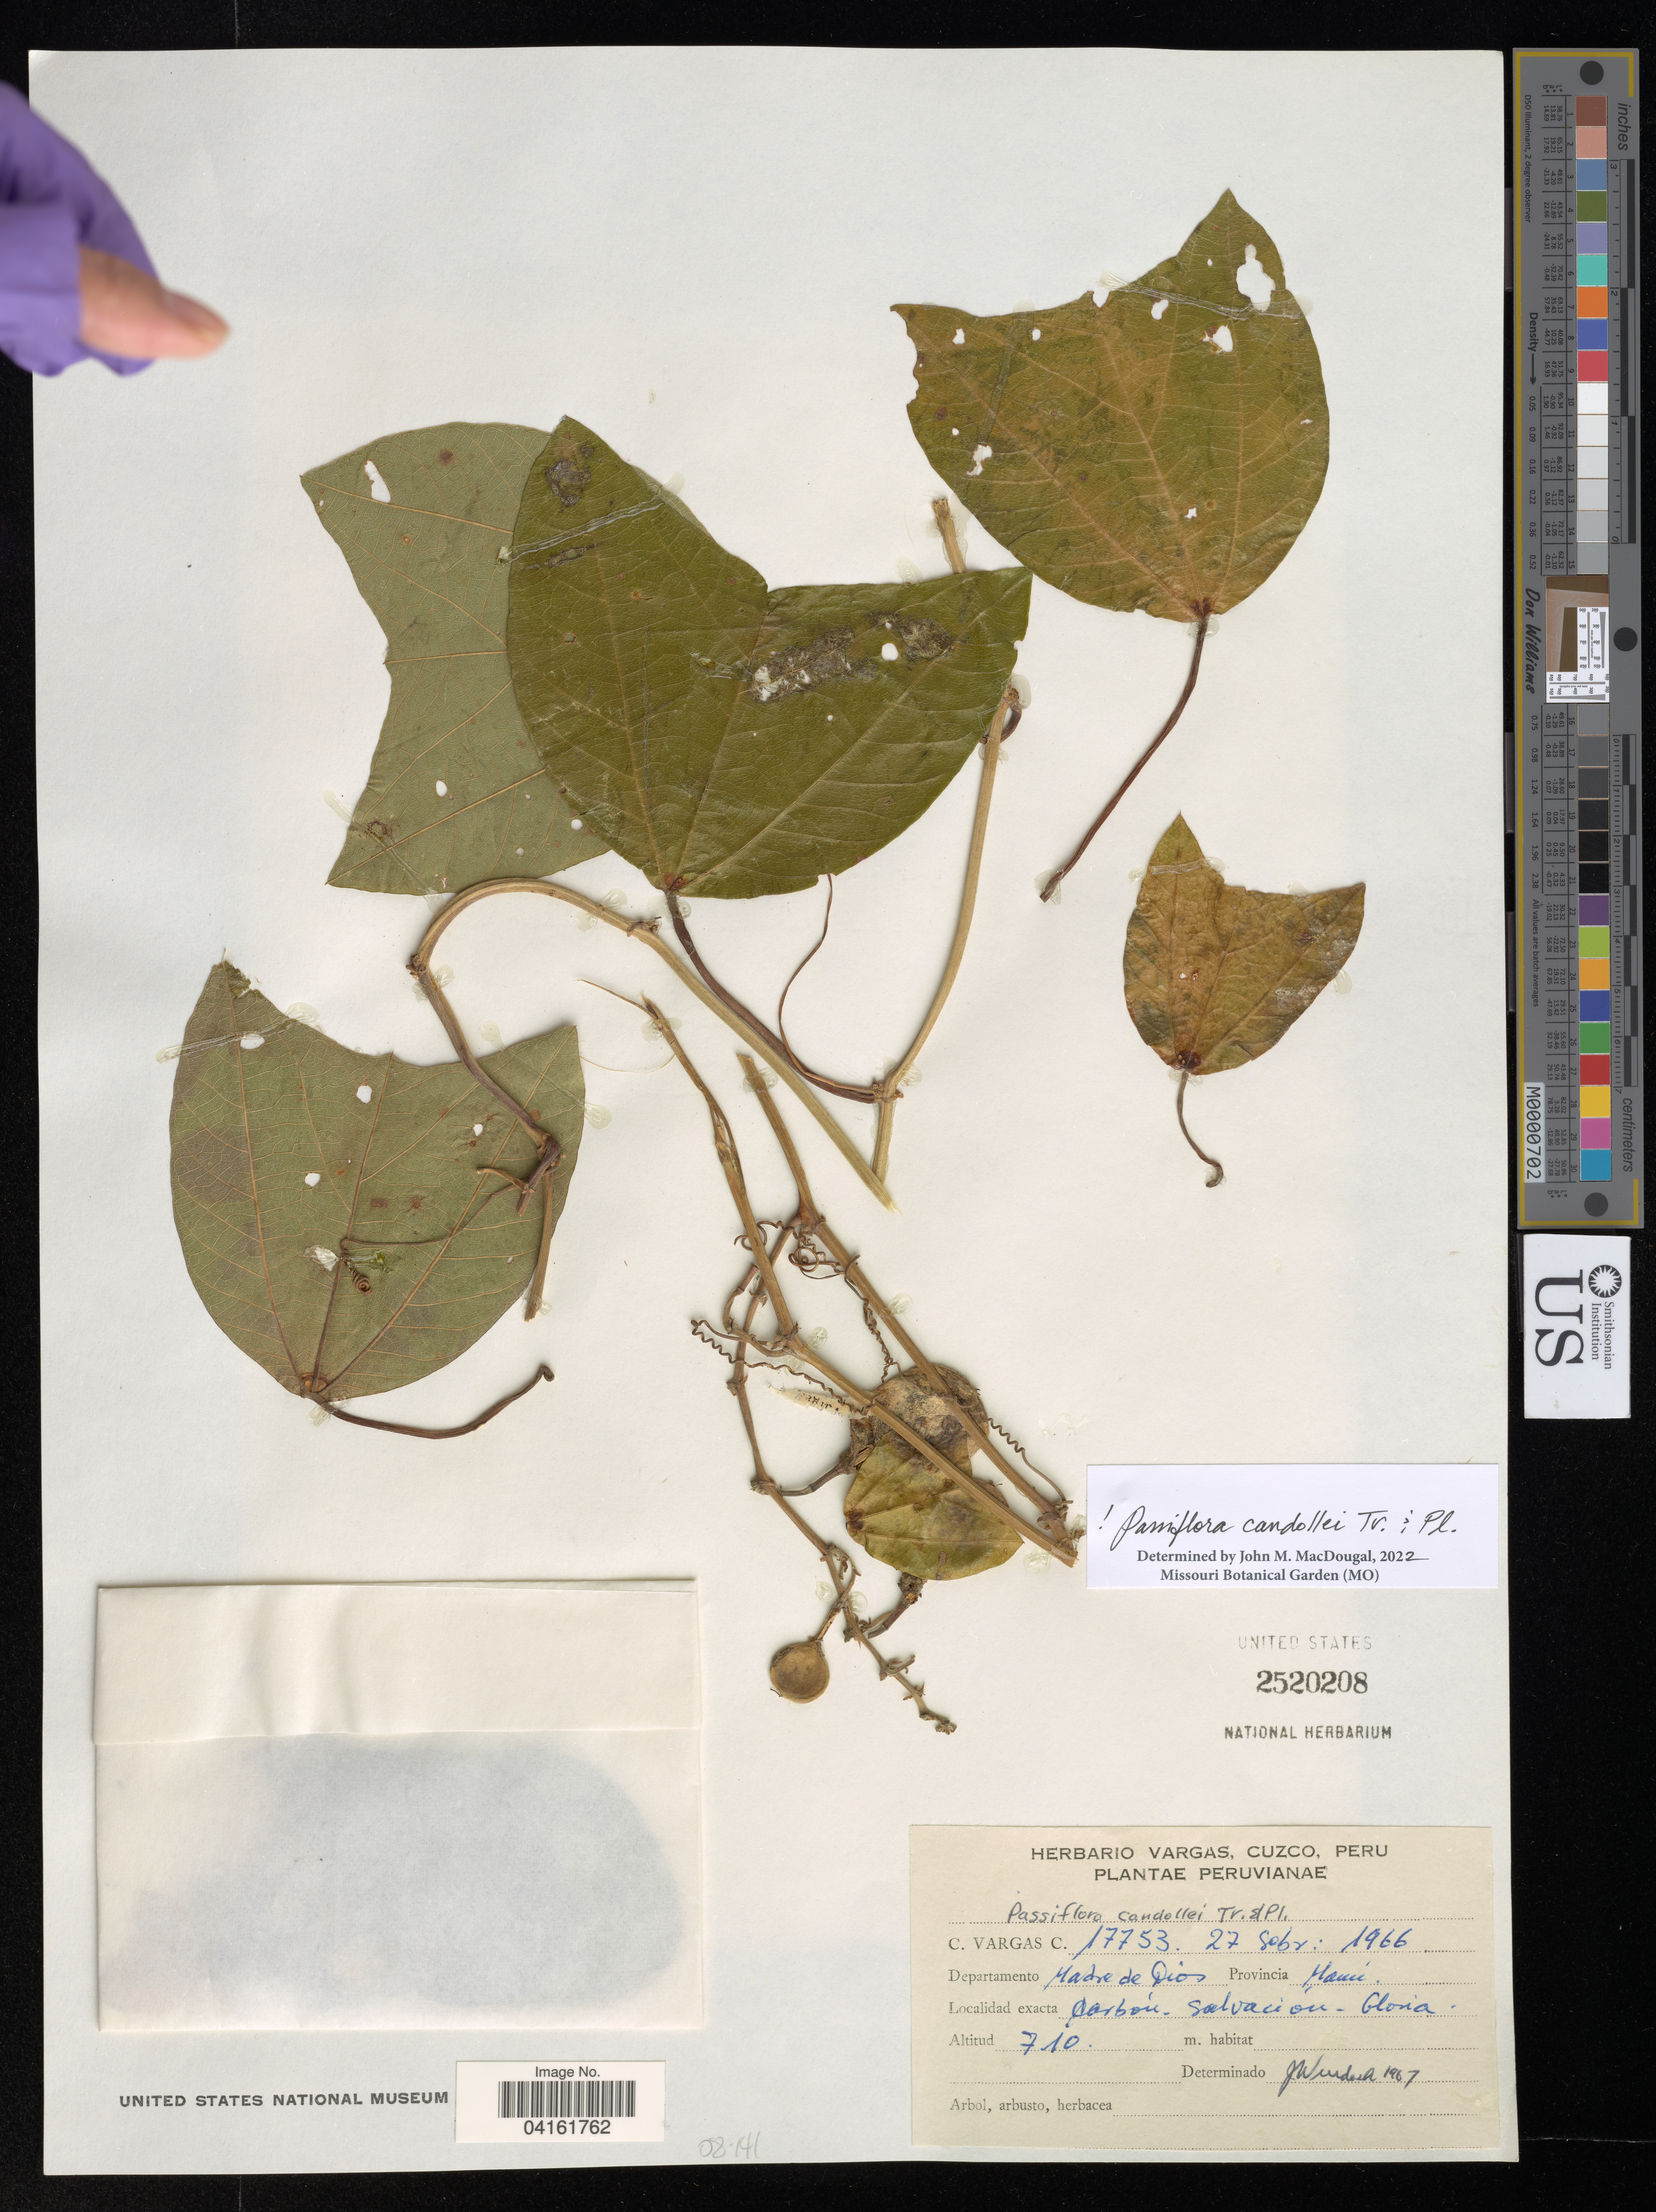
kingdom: Plantae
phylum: Tracheophyta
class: Magnoliopsida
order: Malpighiales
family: Passifloraceae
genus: Passiflora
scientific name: Passiflora candollei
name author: Triana & Planch.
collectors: C. Vargas C.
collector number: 17753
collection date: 1966-09-27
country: Peru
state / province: Madre de Dios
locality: Departamento Madre de Dios. Provincia Maui*. Carbon* - savación - Gloria.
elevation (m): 710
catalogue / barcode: US 2520208